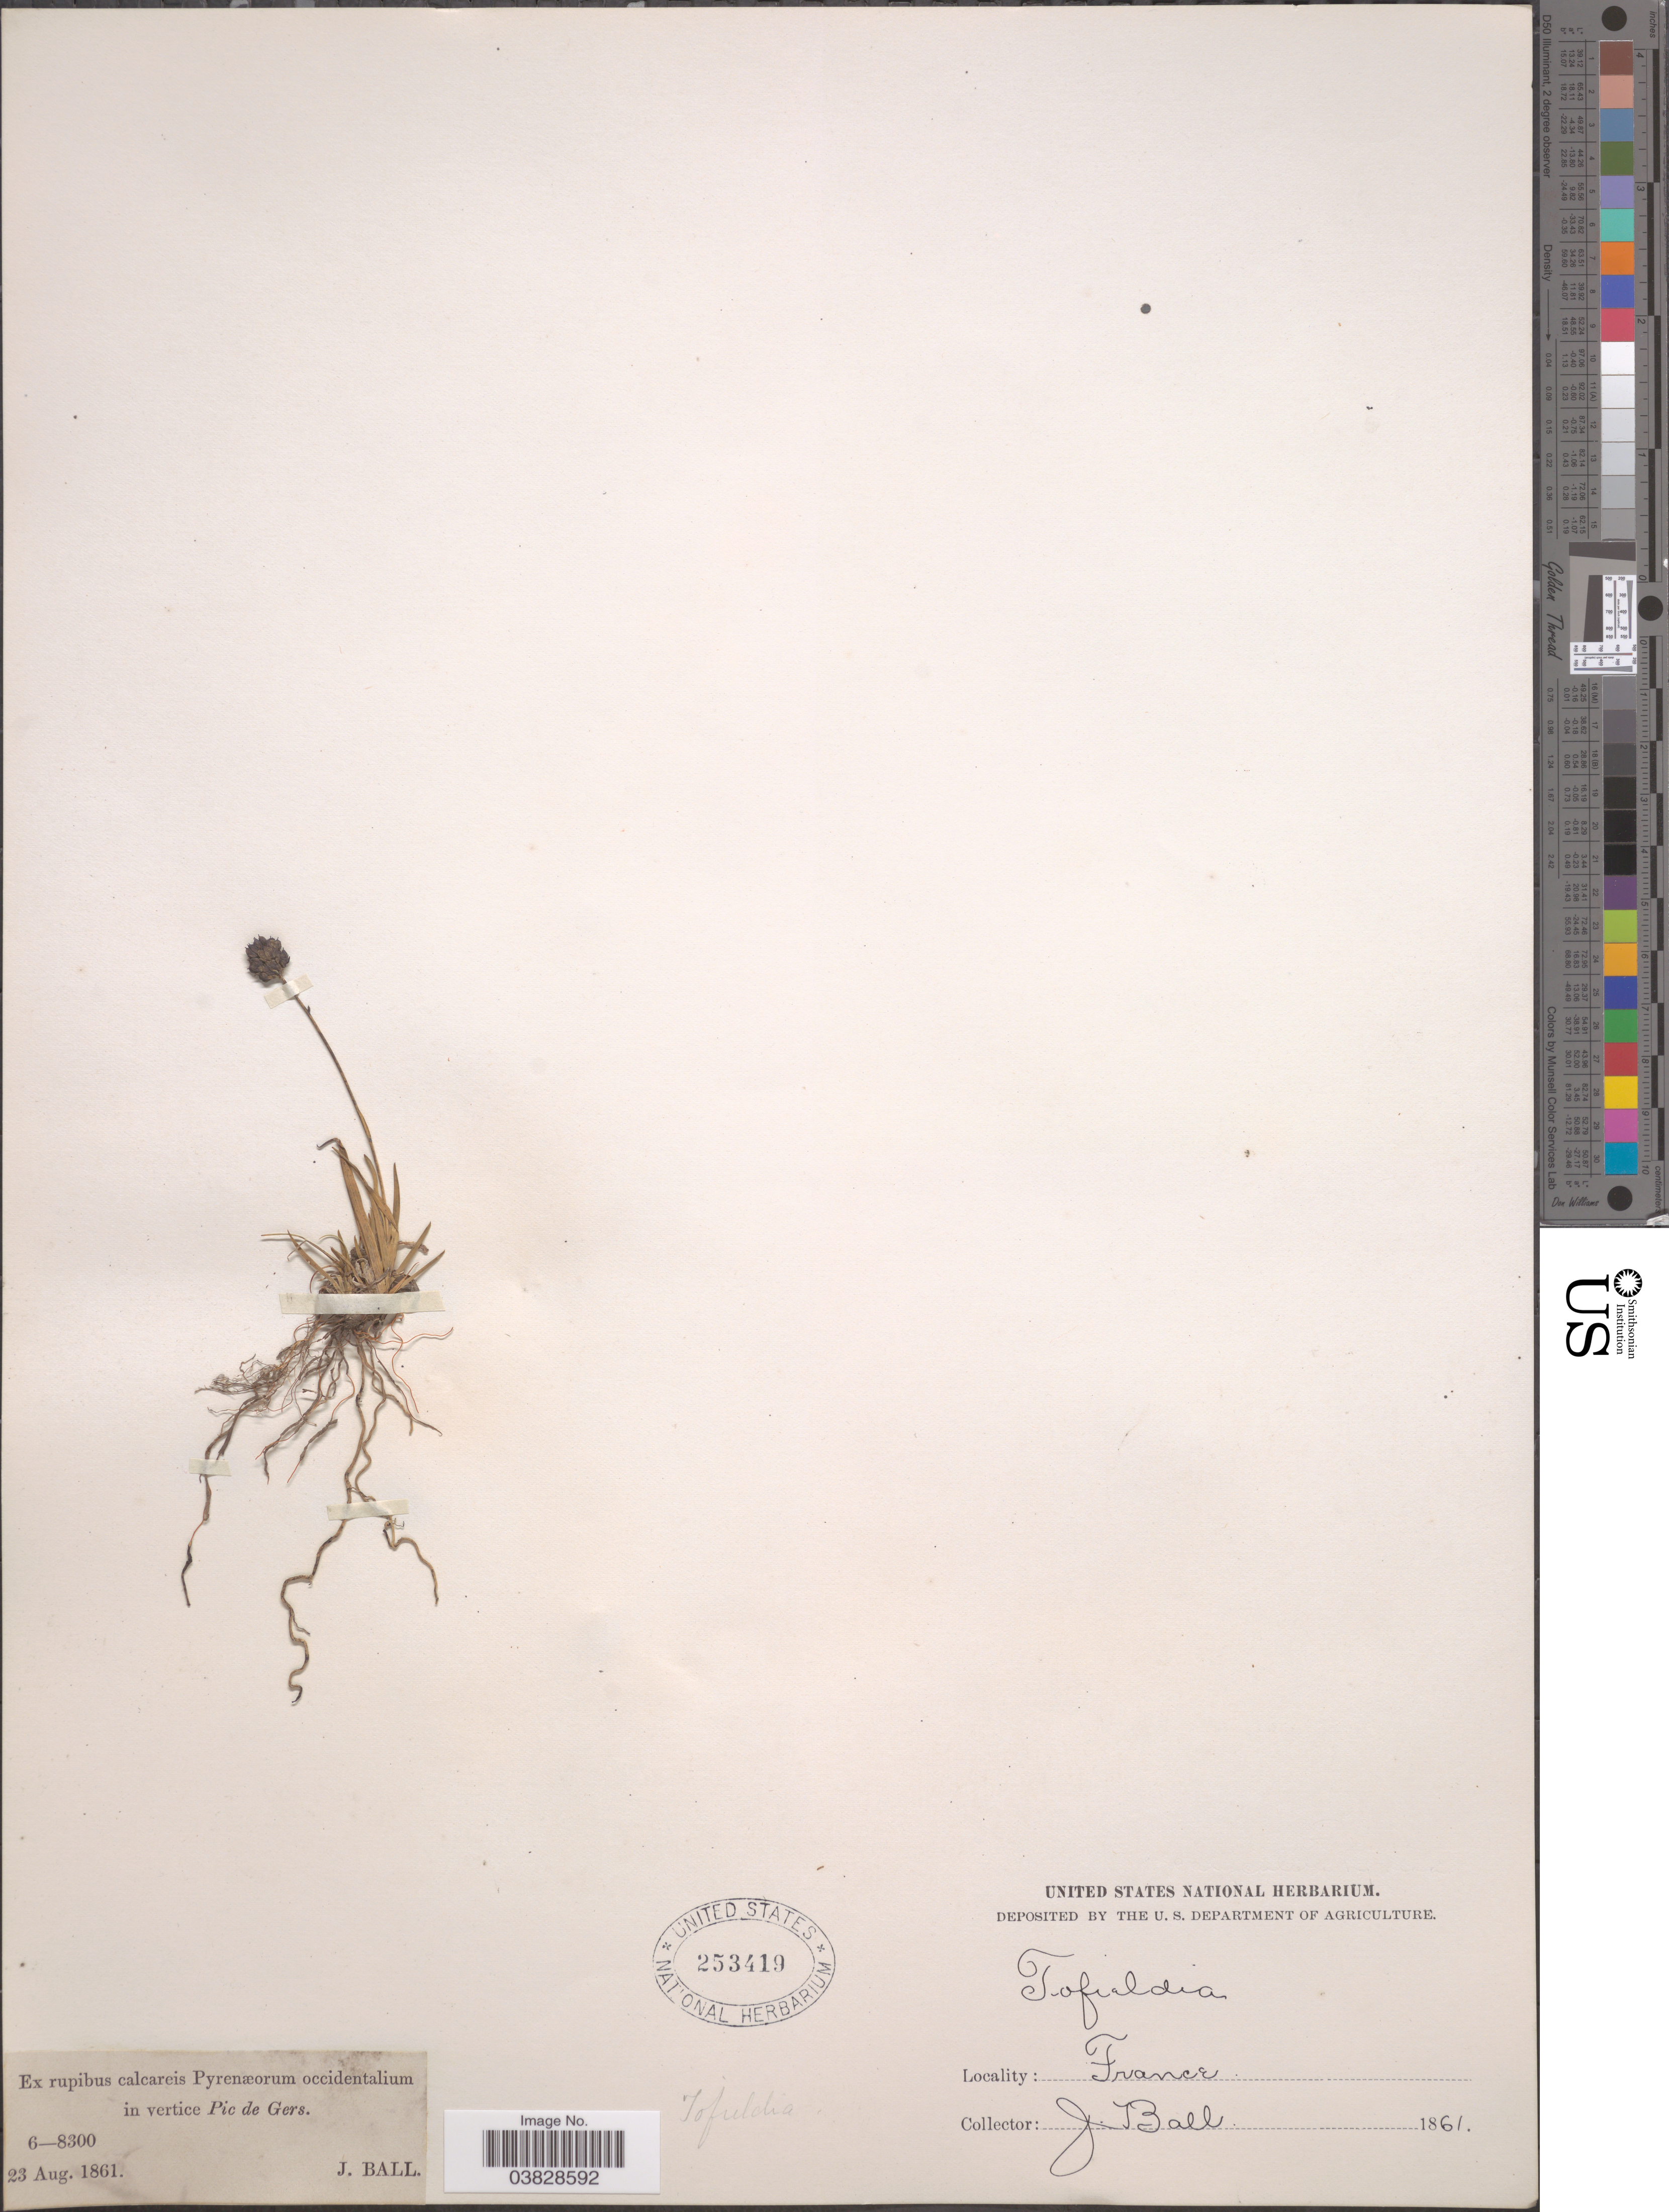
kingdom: Plantae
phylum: Tracheophyta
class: Liliopsida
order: Alismatales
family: Tofieldiaceae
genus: Tofieldia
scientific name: Tofieldia sp.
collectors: J. Ball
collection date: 1861-08-23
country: France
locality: Ex rupibus calcareis Pyrenæorum occidentalium in vertice Pic de Gers.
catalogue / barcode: US 253419